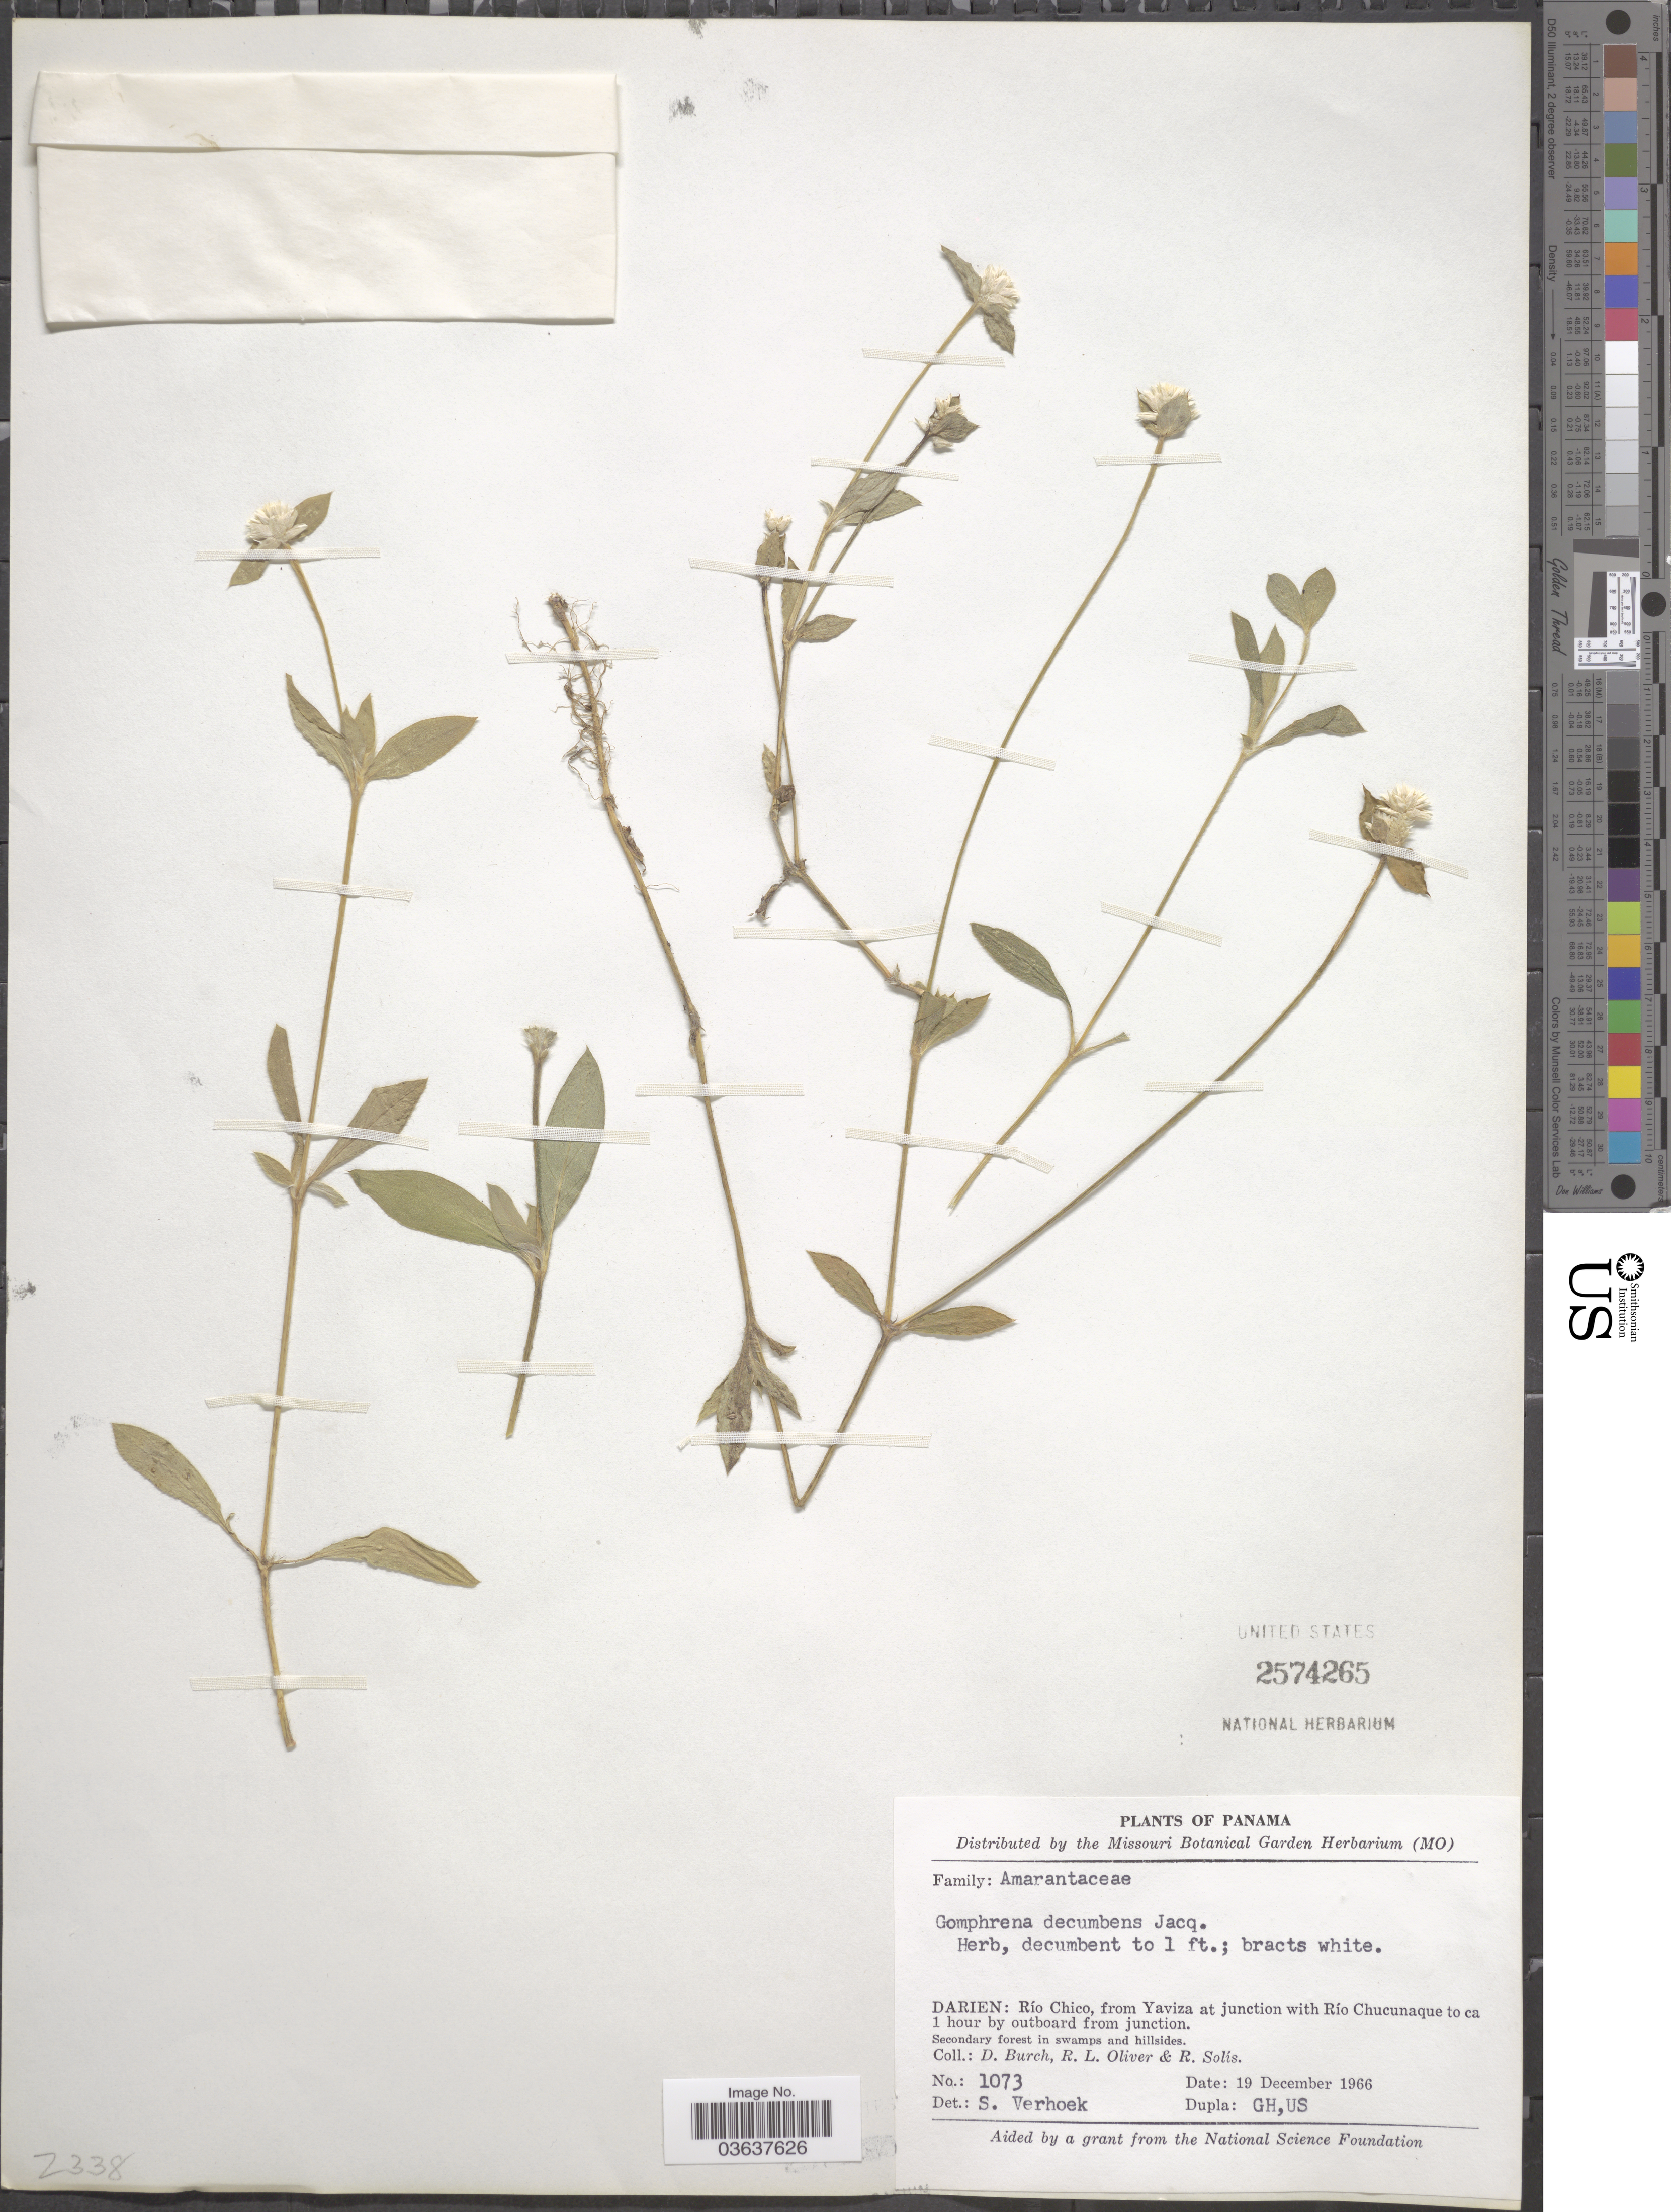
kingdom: Plantae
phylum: Tracheophyta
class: Magnoliopsida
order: Caryophyllales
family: Amaranthaceae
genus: Gomphrena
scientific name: Gomphrena decumbens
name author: Jacq.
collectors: D. Burch, R. Oliver & R. Solis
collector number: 1073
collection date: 1966-12-19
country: Panama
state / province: Darién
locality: Río Chico, from Yaviza at junction with Río Chucunaque to ca 1 hour by outboard from junction.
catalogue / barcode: US 2574265